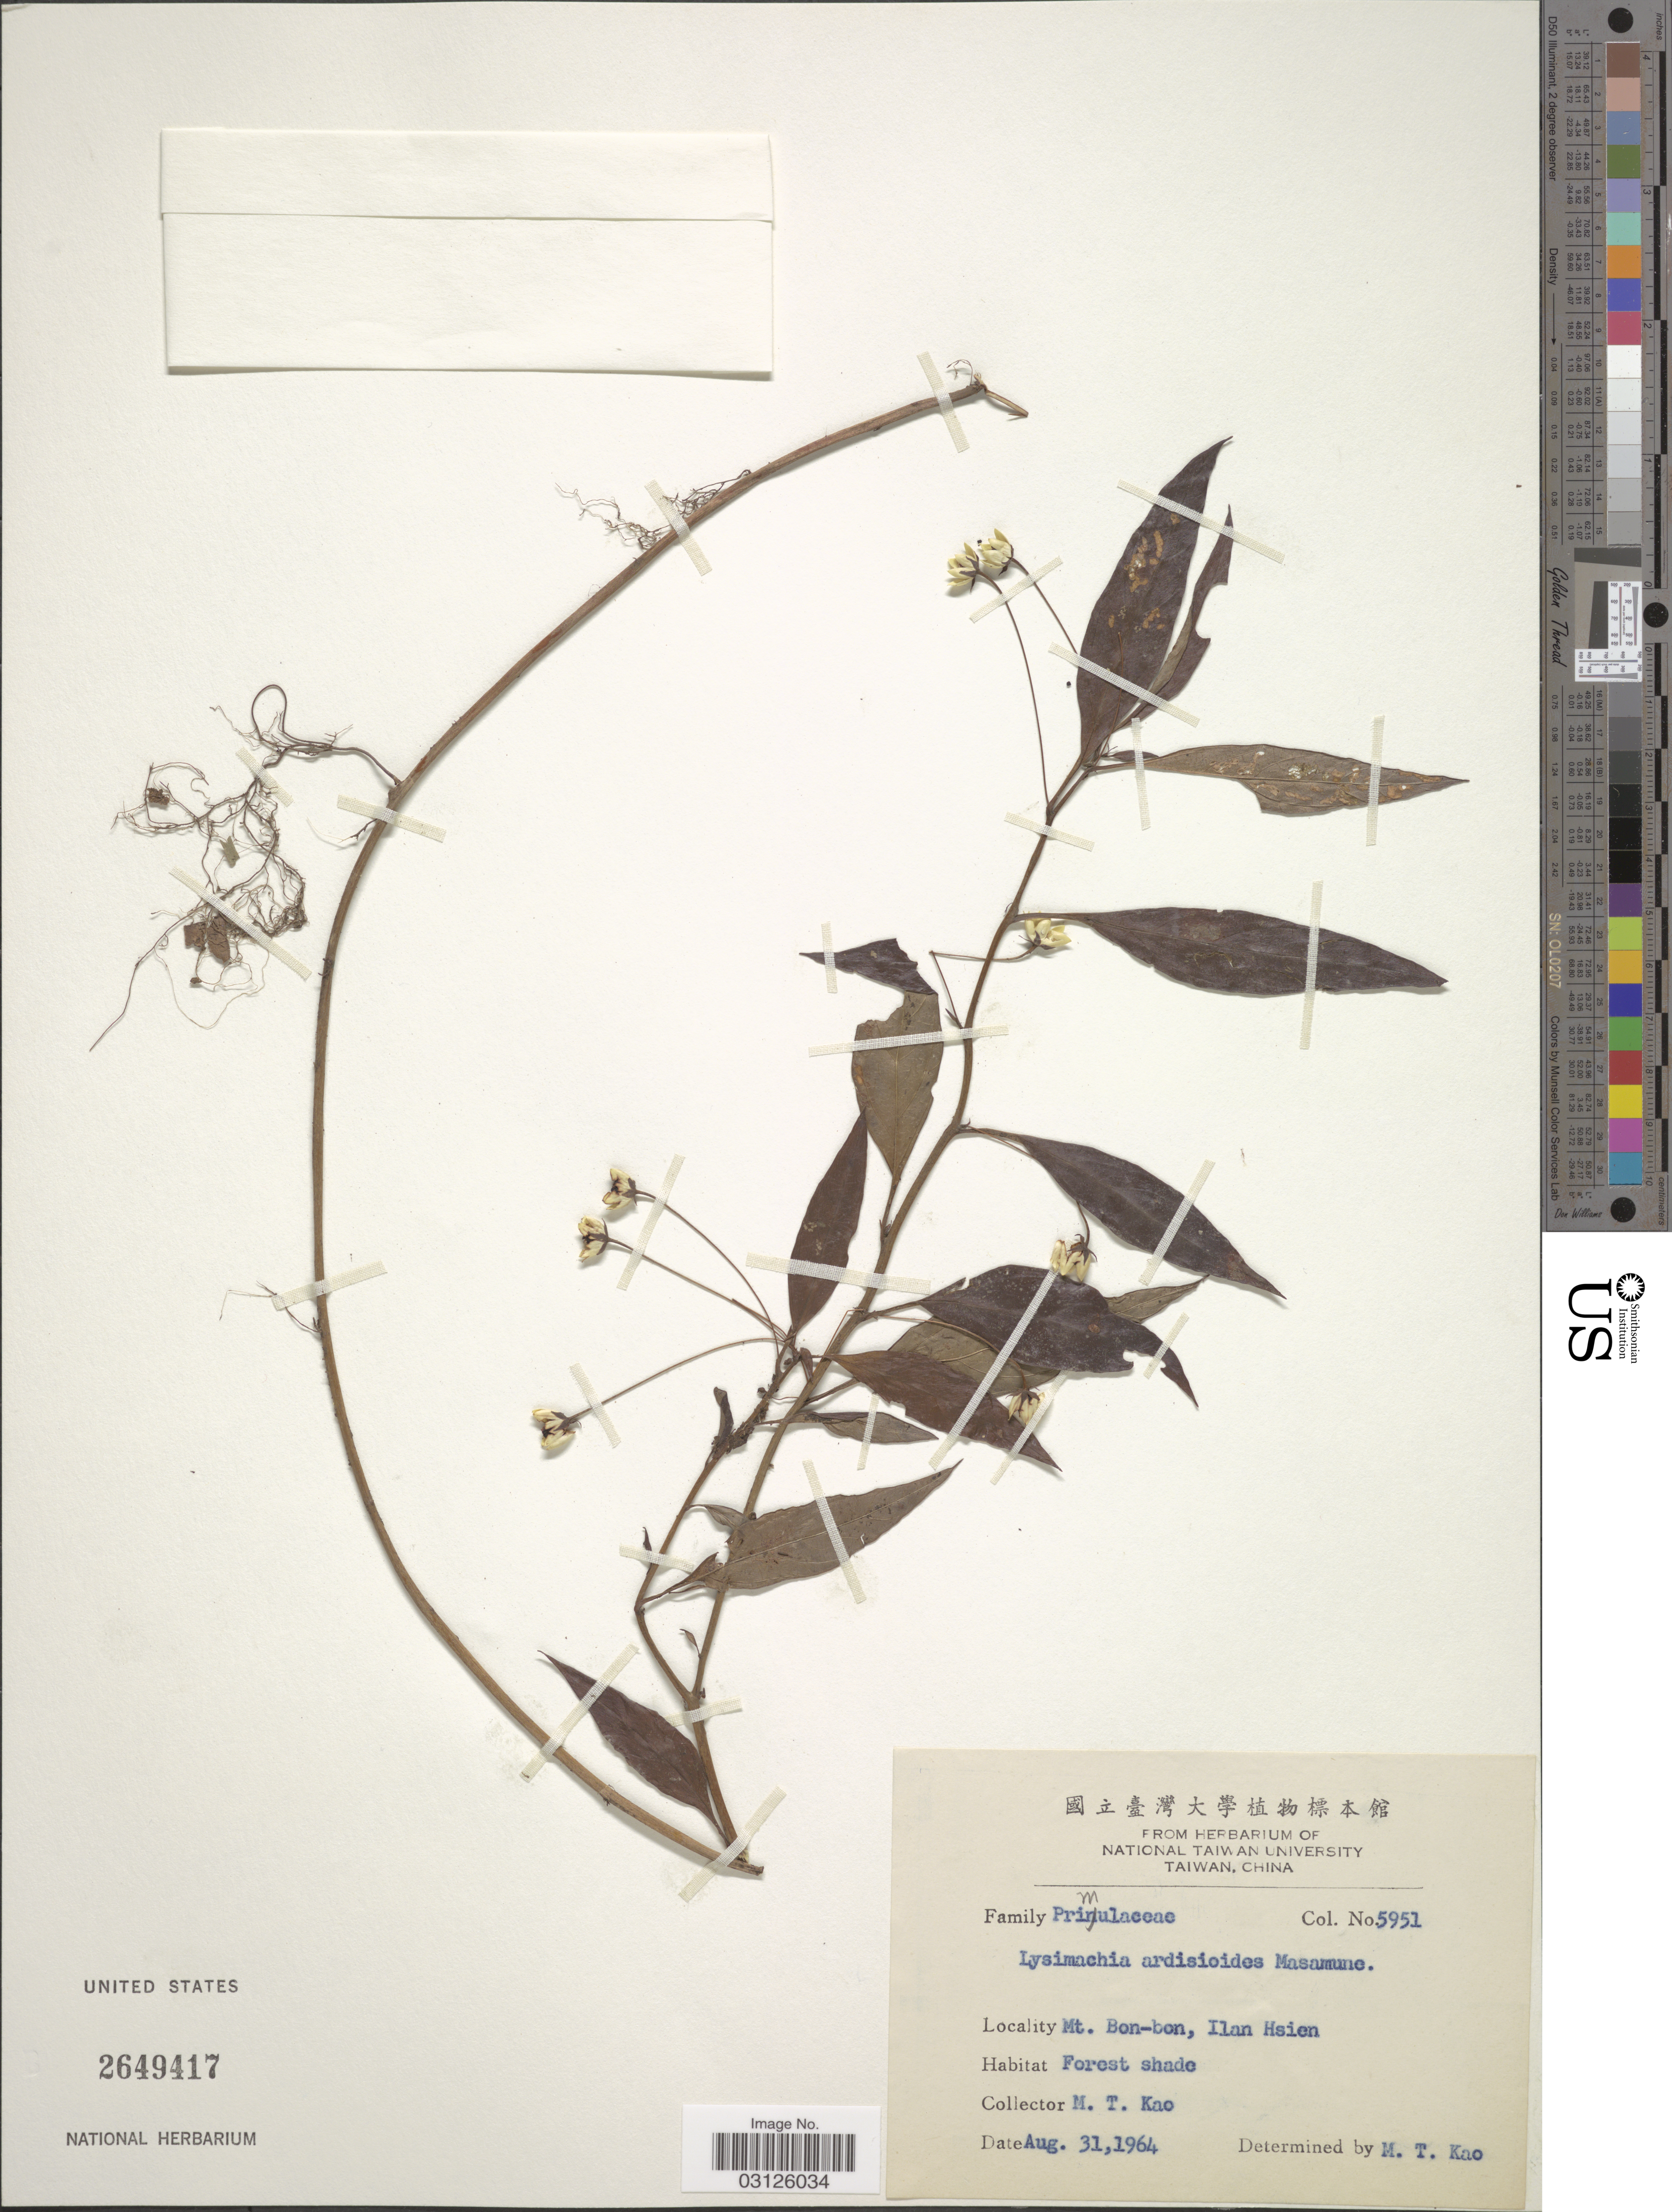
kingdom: Plantae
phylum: Tracheophyta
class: Magnoliopsida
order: Ericales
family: Primulaceae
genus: Lysimachia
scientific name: Lysimachia ardisioides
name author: Masam.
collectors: M. T. Kao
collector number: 5951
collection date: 1964-08-31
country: Taiwan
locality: Mt. Bon-bon, Ilan Hsien.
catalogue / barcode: US 2649417